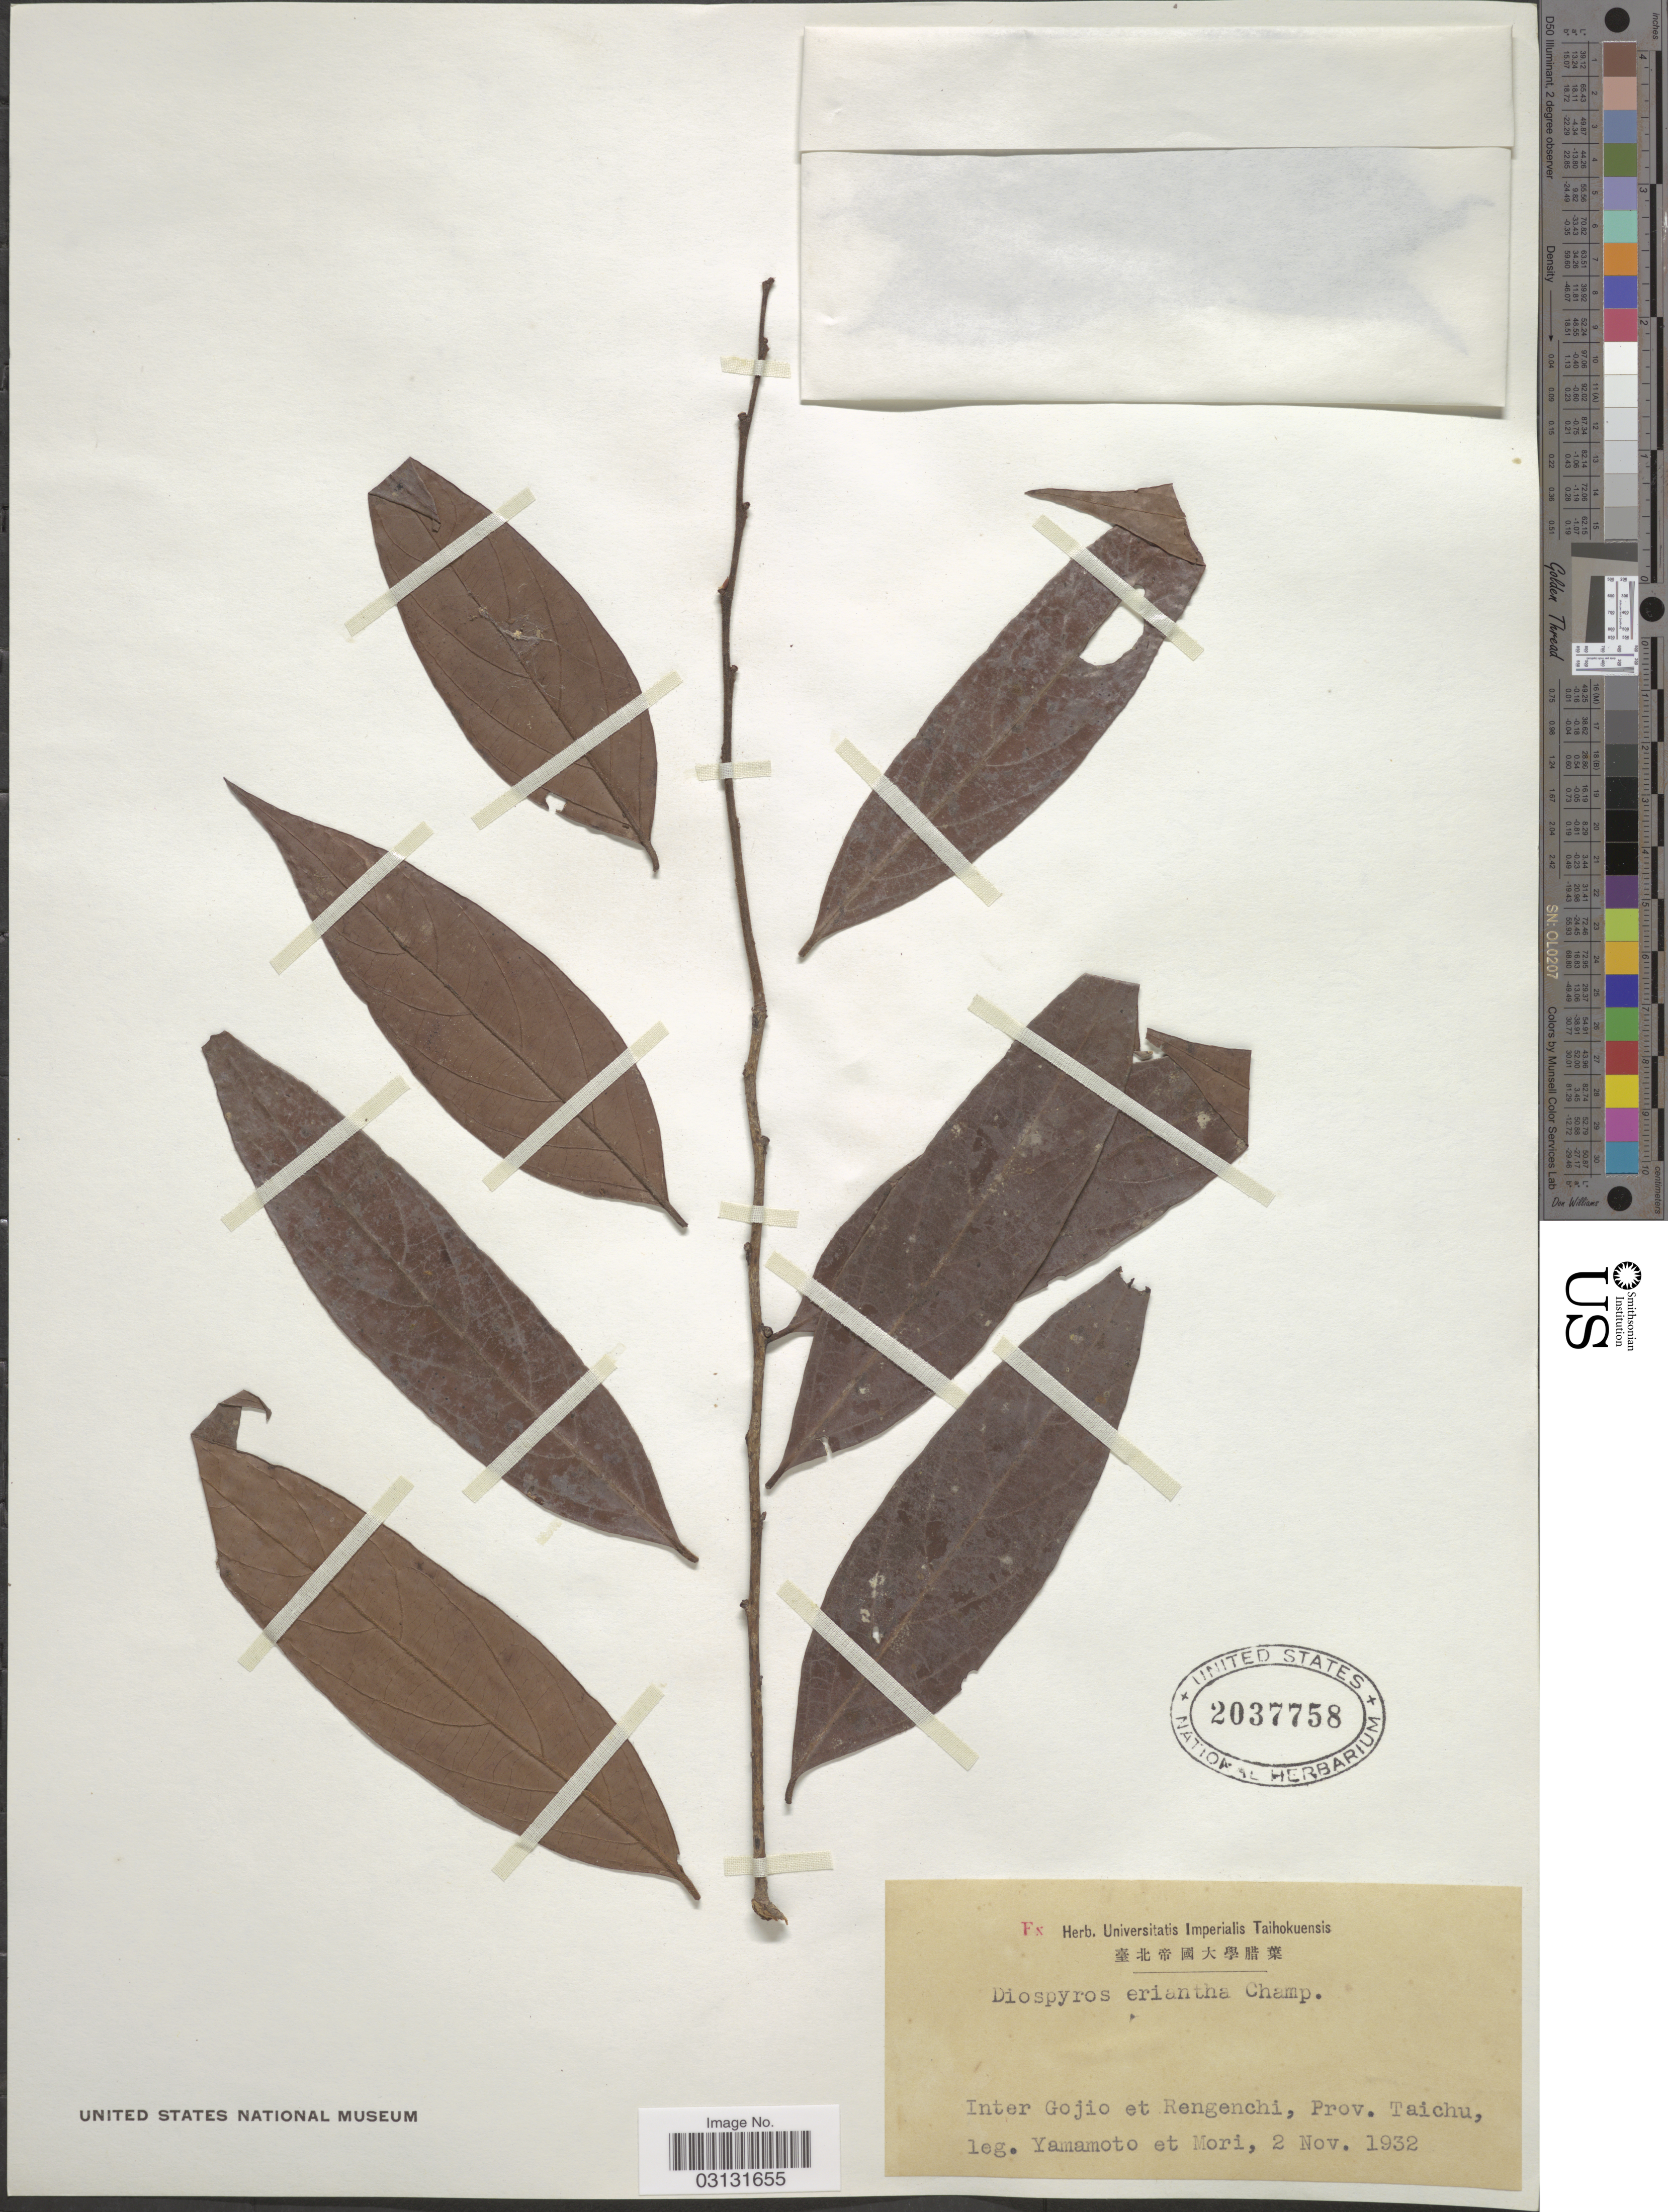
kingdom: Plantae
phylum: Tracheophyta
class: Magnoliopsida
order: Ericales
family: Ebenaceae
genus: Diospyros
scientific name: Diospyros eriantha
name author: Champ. ex Benth.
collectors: Yamamoto & -. Mori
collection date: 1932-11-02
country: Taiwan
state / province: Taichung City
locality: Inter Gojio et Rengenchi, Prov. Taichu.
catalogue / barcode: US 2037758